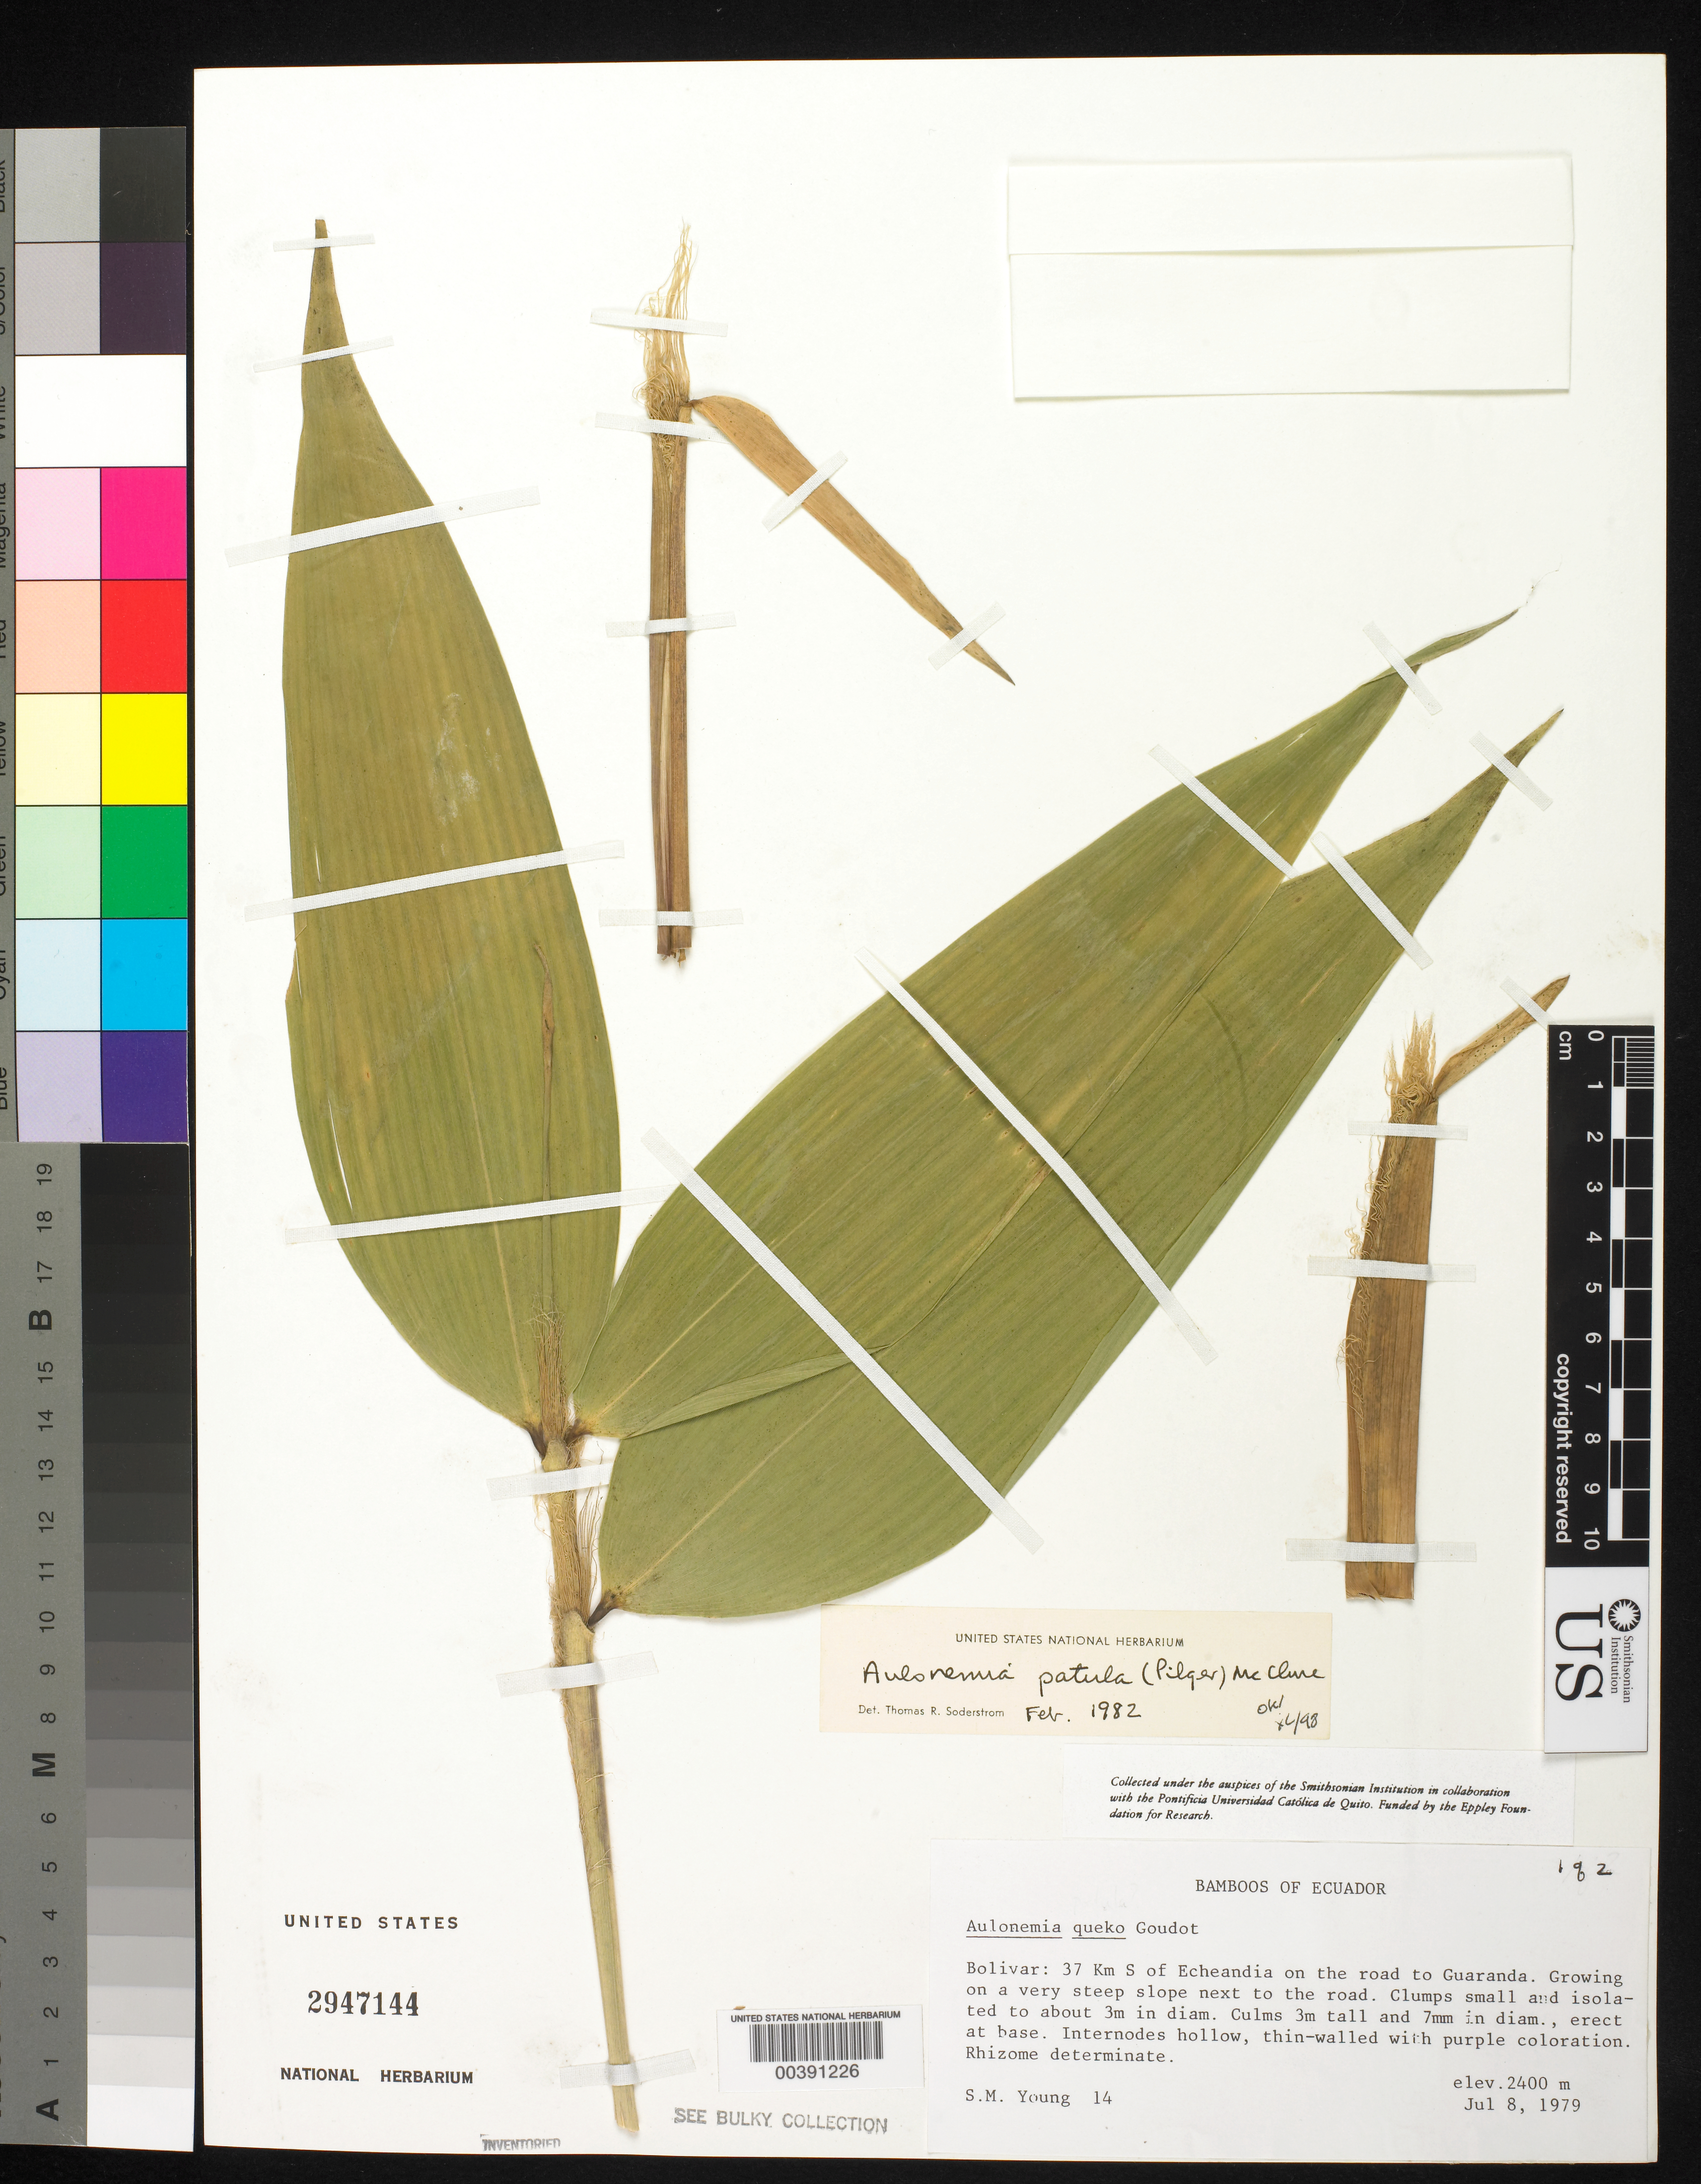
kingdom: Plantae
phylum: Tracheophyta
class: Liliopsida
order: Poales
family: Poaceae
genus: Aulonemia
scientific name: Aulonemia patula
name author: (Pilg.) McClure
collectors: S. Young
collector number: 14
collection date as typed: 08 Jul 1979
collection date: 1979-07-08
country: Ecuador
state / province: Bolívar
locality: Echeandia, Guaranda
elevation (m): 2400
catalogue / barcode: US 2947144